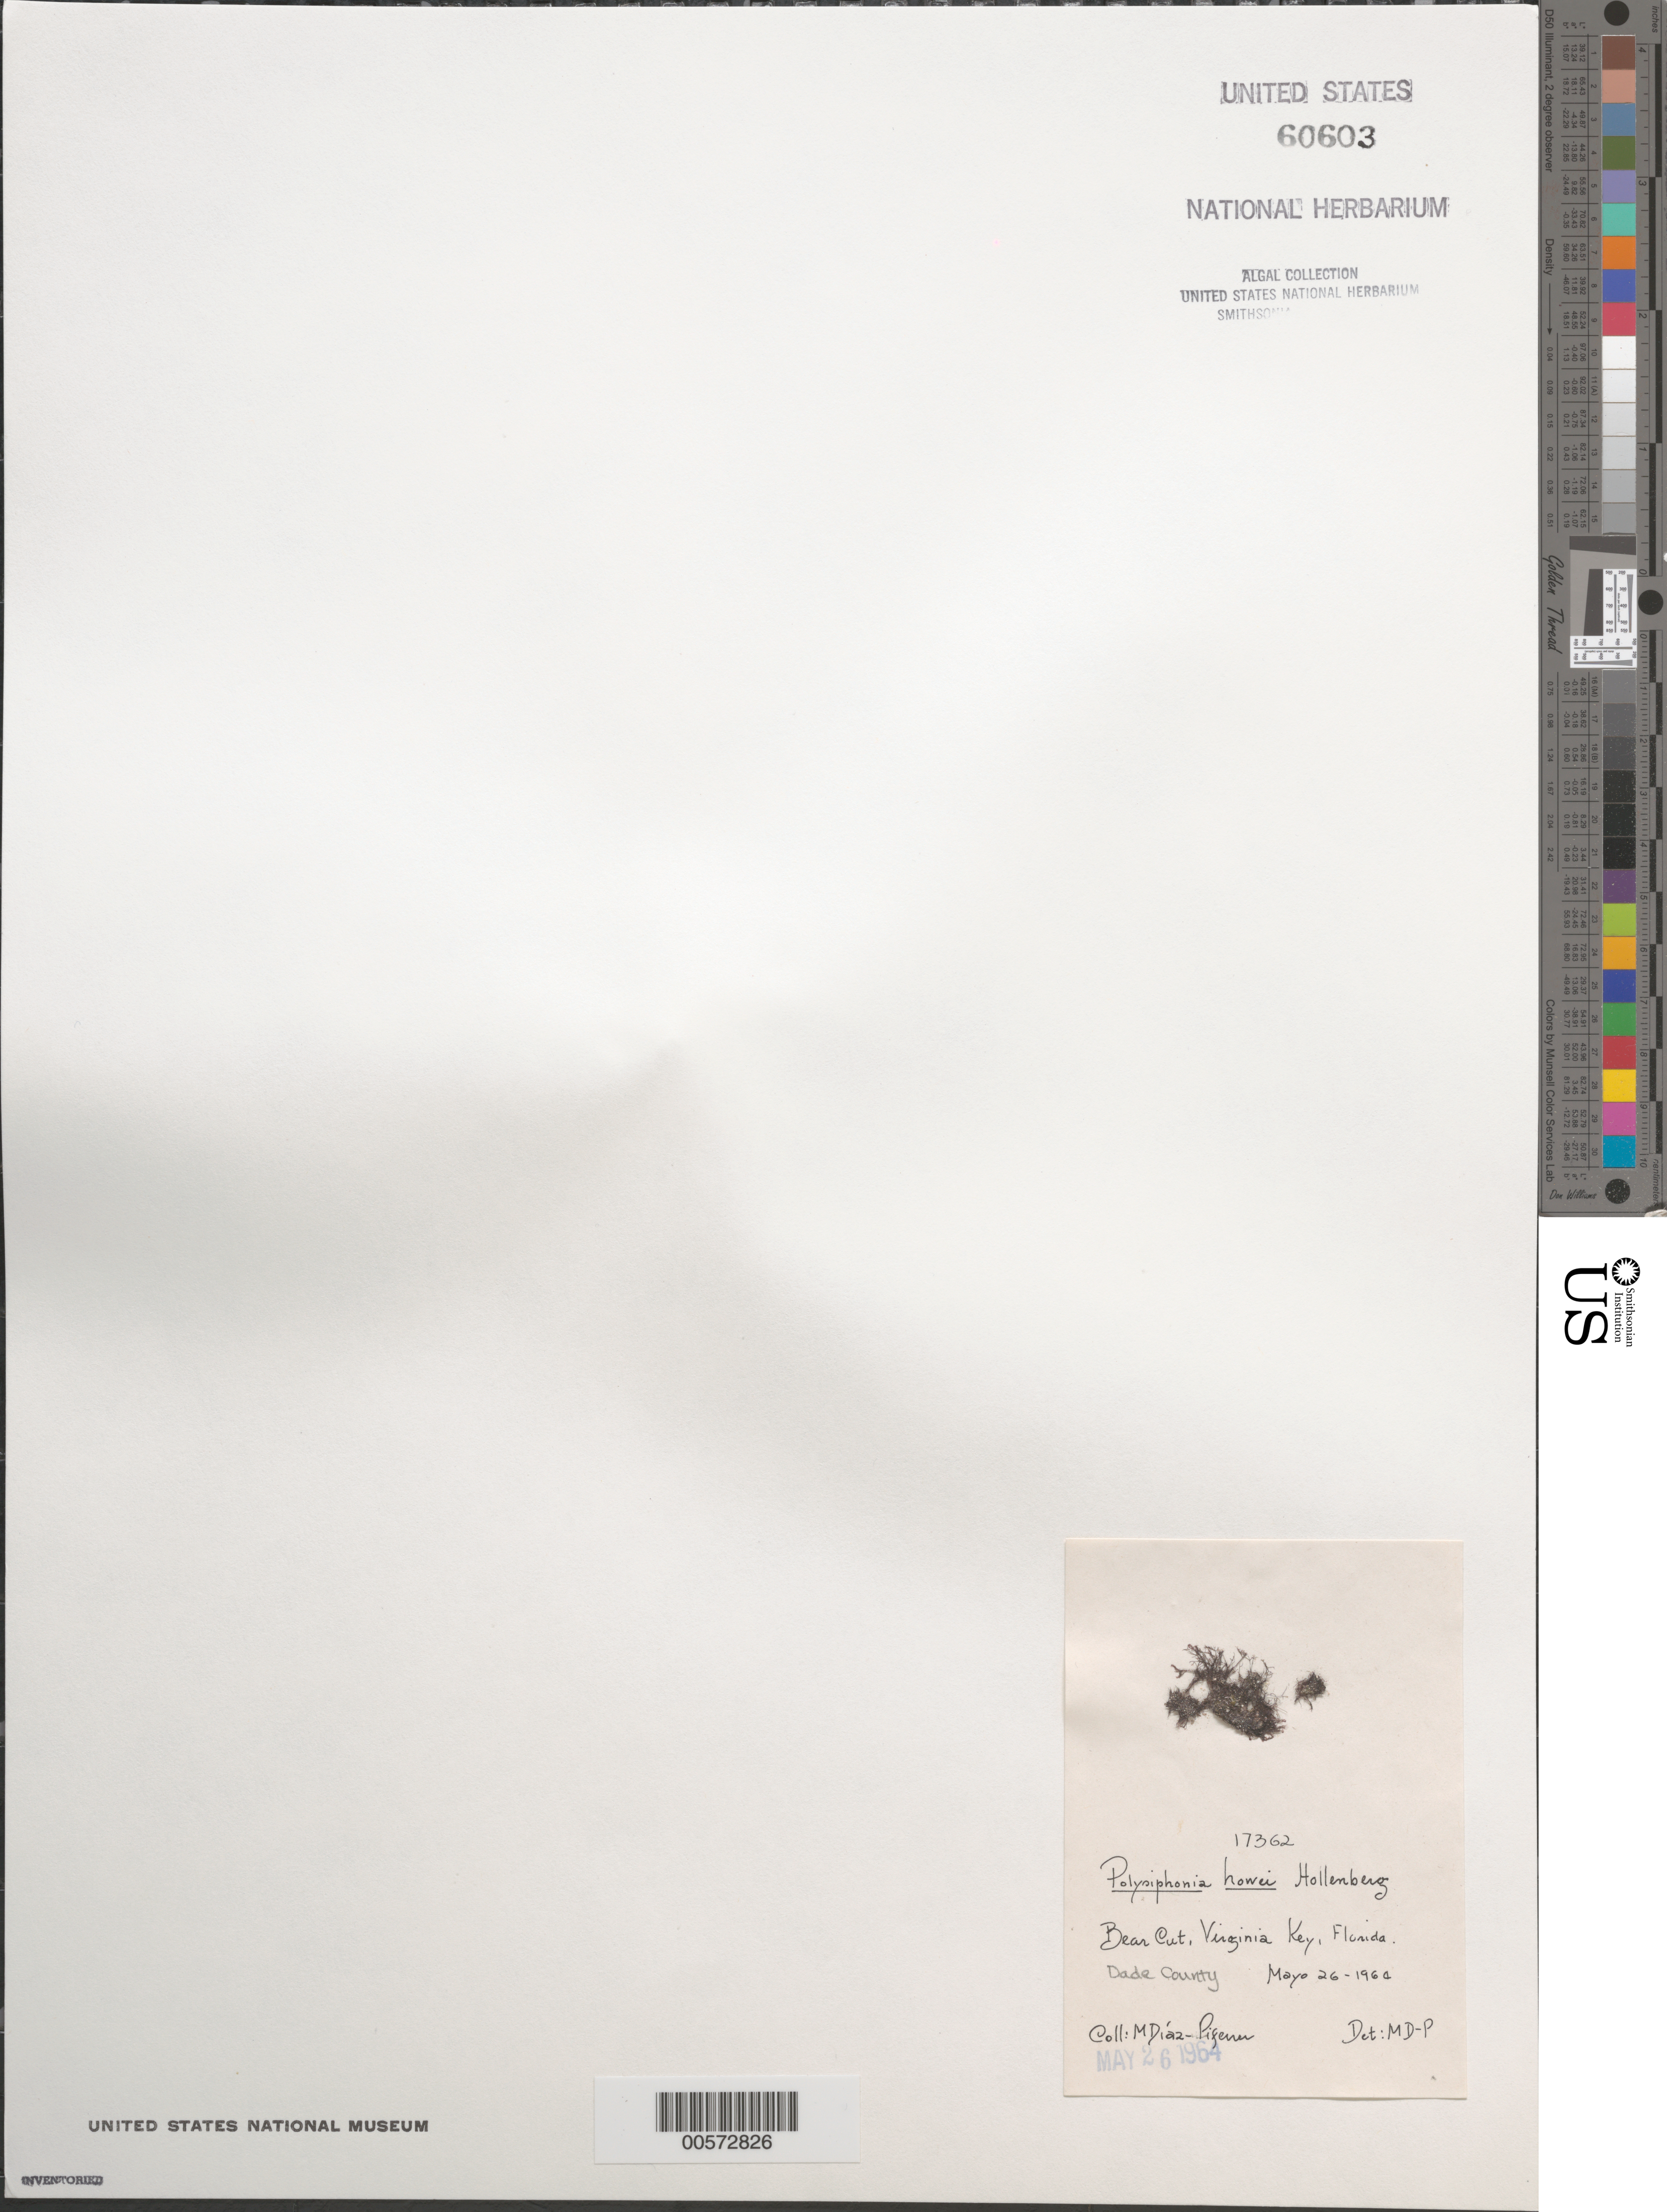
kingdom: Plantae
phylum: Rhodophyta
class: Florideophyceae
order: Ceramiales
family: Rhodomelaceae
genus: Wilsonosiphonia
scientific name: Wilsonosiphonia howei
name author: (Hollenb.) D.E.Bustamante et al.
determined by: Algae name updating Project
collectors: M. Diaz-Piferrer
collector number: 17362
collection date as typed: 26 May 1964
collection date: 1964-05-26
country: United States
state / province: Florida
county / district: Miami-Dade County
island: Virginia Key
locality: Bear Cut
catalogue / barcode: US 60603